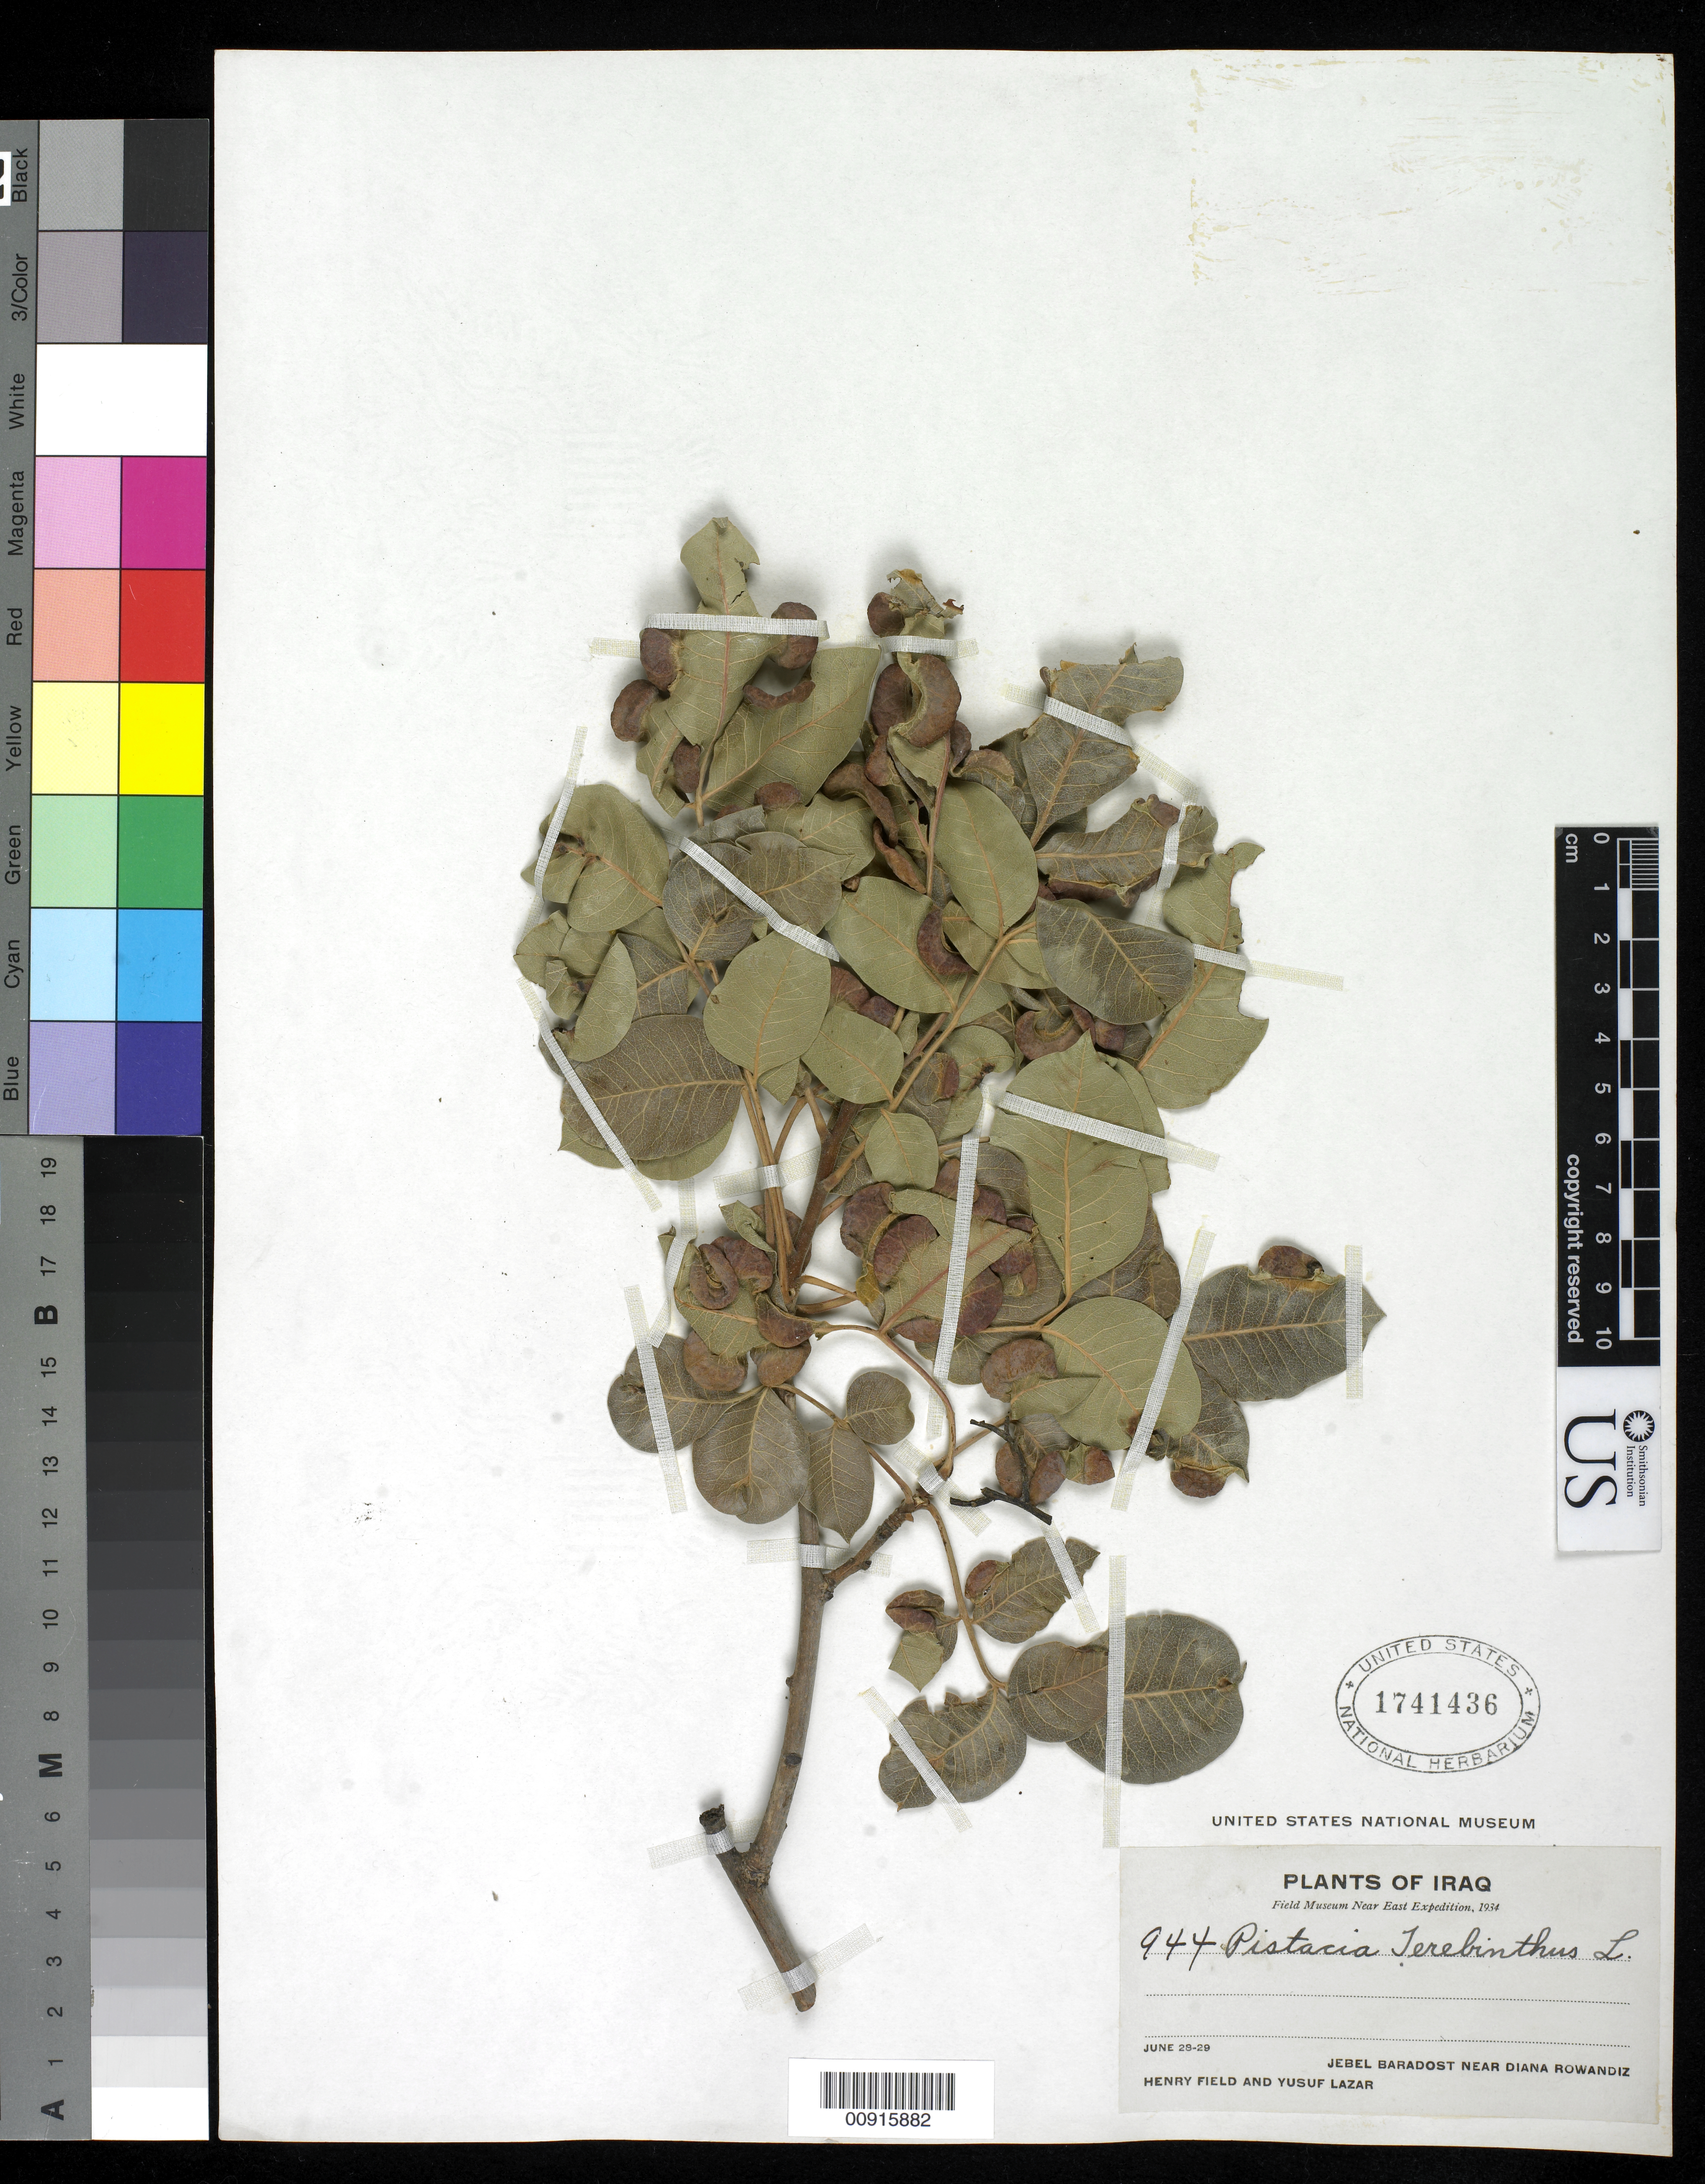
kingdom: Plantae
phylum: Tracheophyta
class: Magnoliopsida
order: Sapindales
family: Anacardiaceae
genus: Pistacia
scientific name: Pistacia vera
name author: L.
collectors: H. Field & Y. Lazar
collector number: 944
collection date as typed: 28 Jun 1934 to 29 Jun 1934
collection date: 1934-06-28/1934-06-29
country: Iraq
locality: Jebel Baradost Near Diana Rowandiz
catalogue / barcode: US 1741436